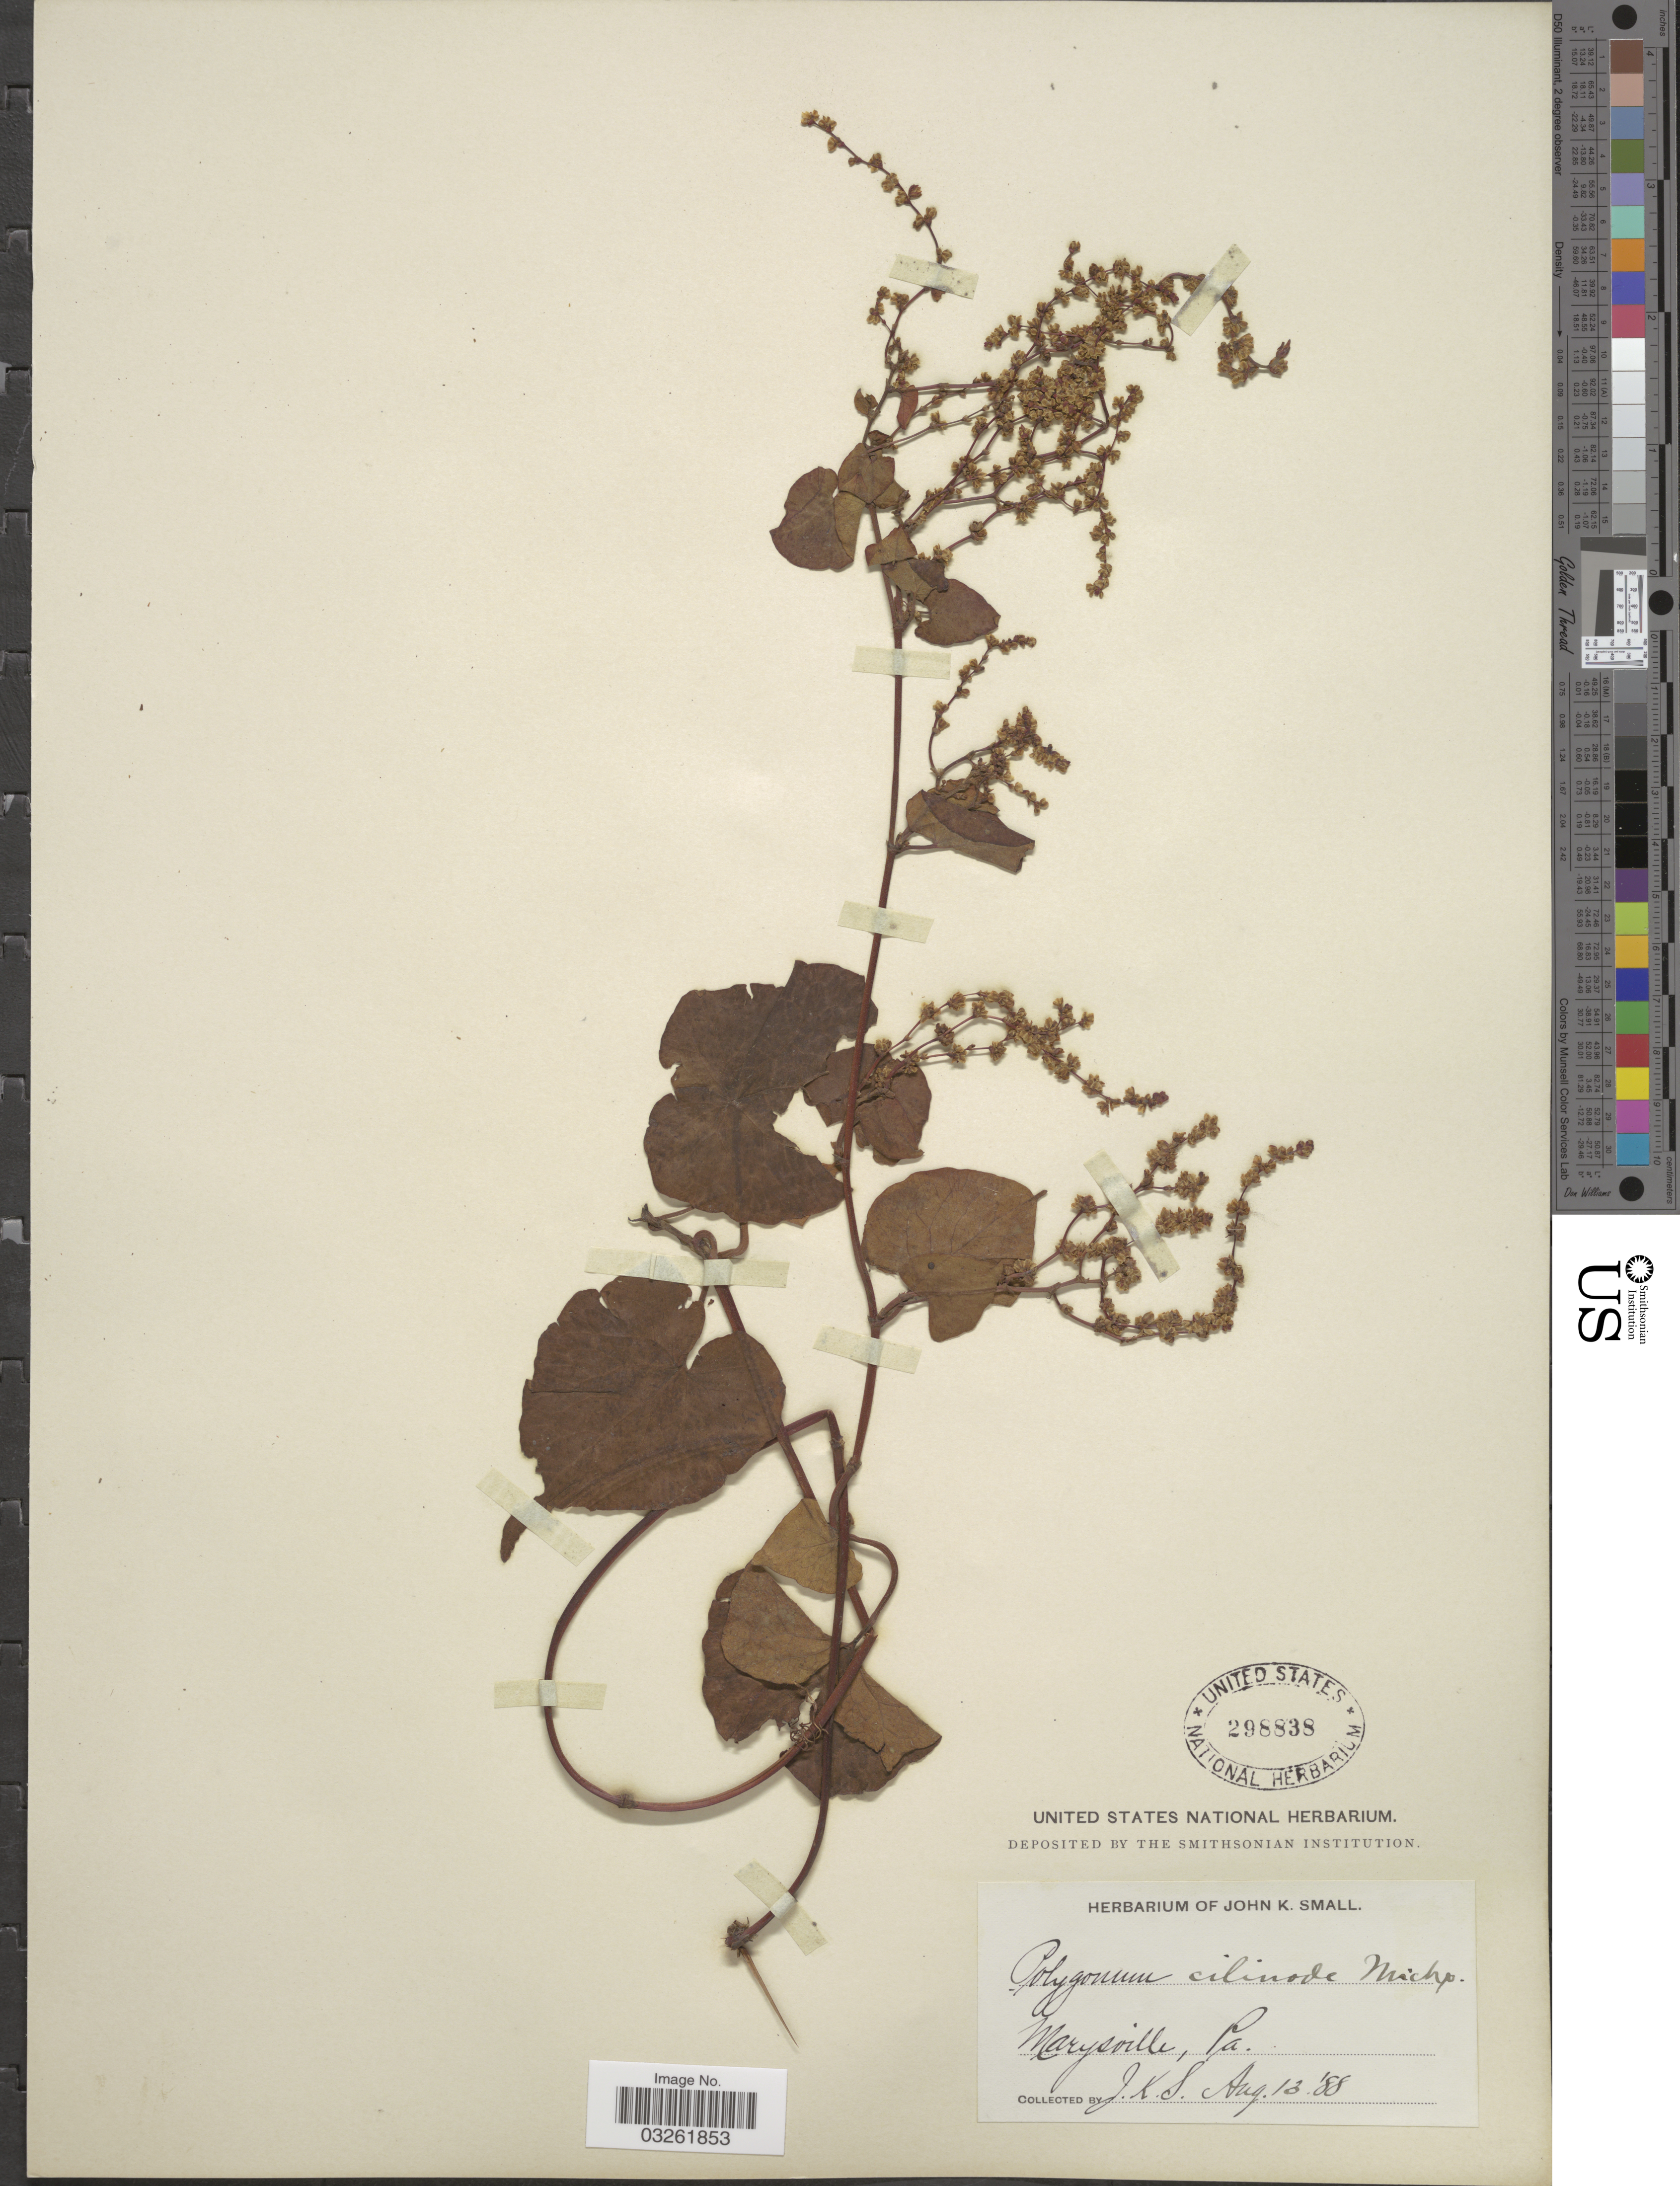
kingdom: Plantae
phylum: Tracheophyta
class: Magnoliopsida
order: Caryophyllales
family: Polygonaceae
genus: Fallopia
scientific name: Fallopia cilinodis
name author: (Michx.) Holub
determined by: Strong, M. T., (US), Smithsonian Institution - National Museum of Natural History (UNITED STATES)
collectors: J. K. Small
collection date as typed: Transcribed d/m/y: 13/8/88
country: United States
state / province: Pennsylvania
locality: Marysville.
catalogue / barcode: US 298838